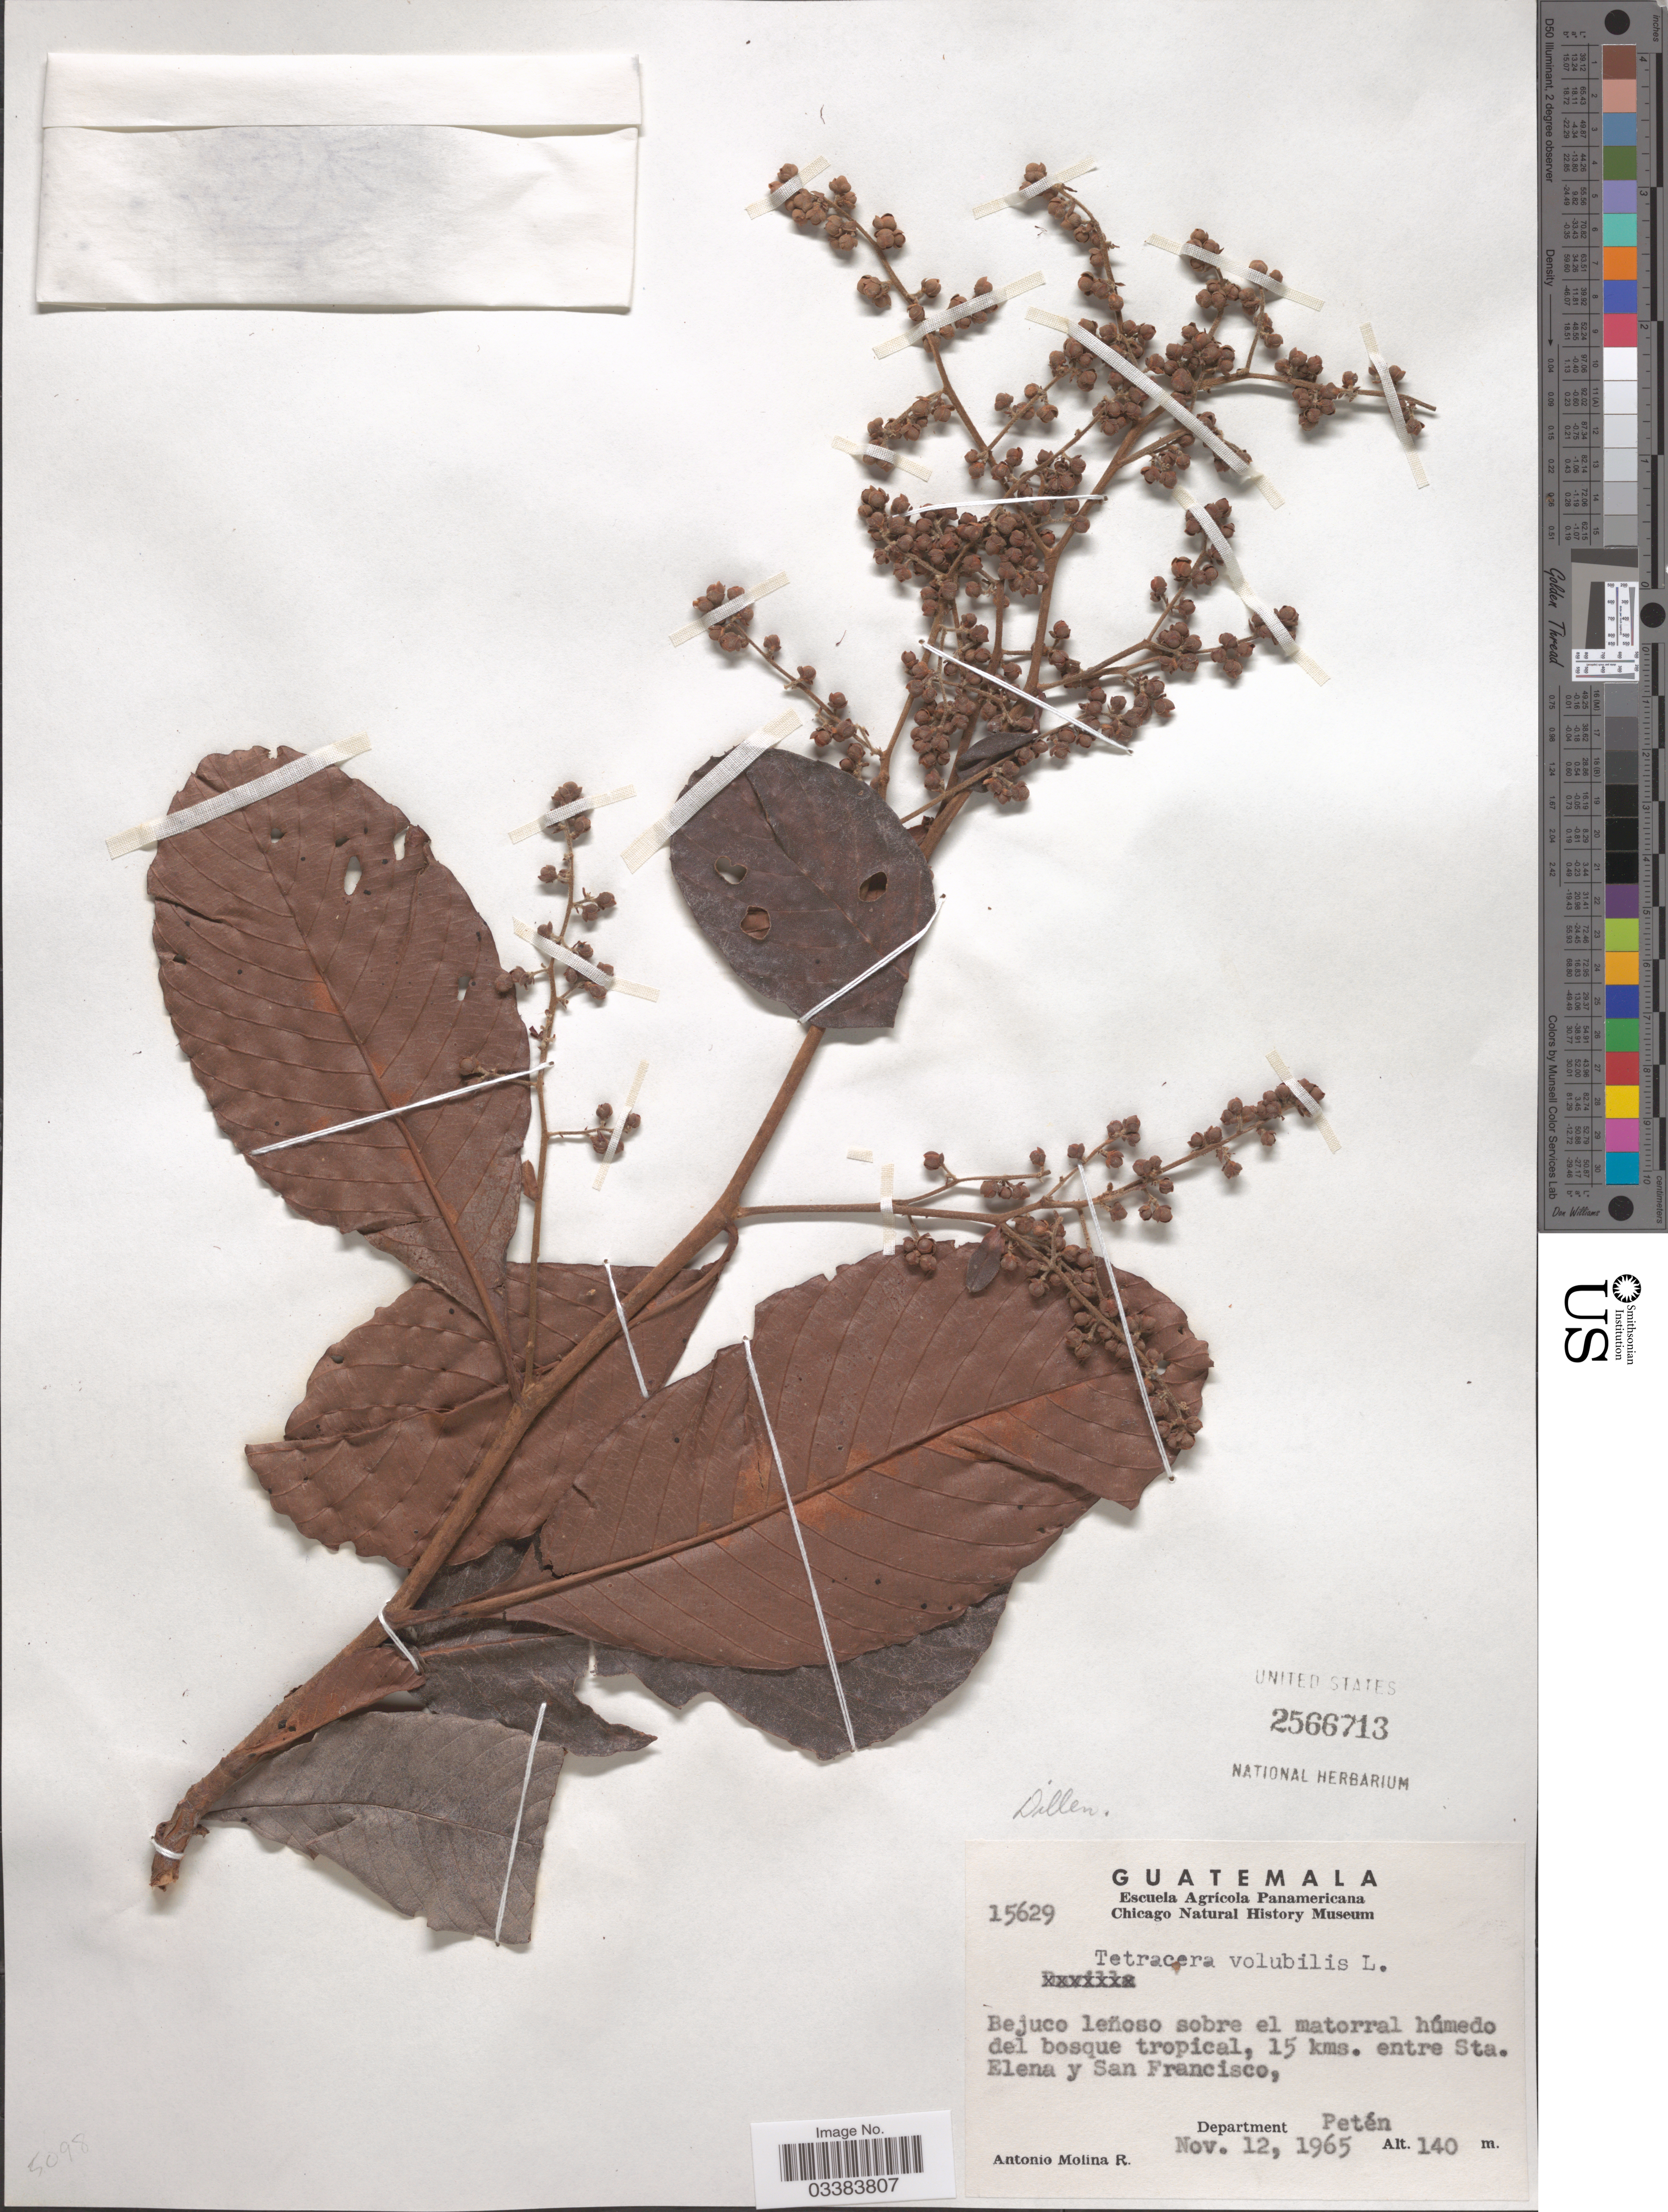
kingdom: Plantae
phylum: Tracheophyta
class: Magnoliopsida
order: Dilleniales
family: Dilleniaceae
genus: Tetracera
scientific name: Tetracera volubilis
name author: L.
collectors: A. Molina R.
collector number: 15629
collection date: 1965-11-12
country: Guatemala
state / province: El Petén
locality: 15 kms. entre Sta. Elena y San Francisco, Department Petén.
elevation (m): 140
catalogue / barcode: US 2566713